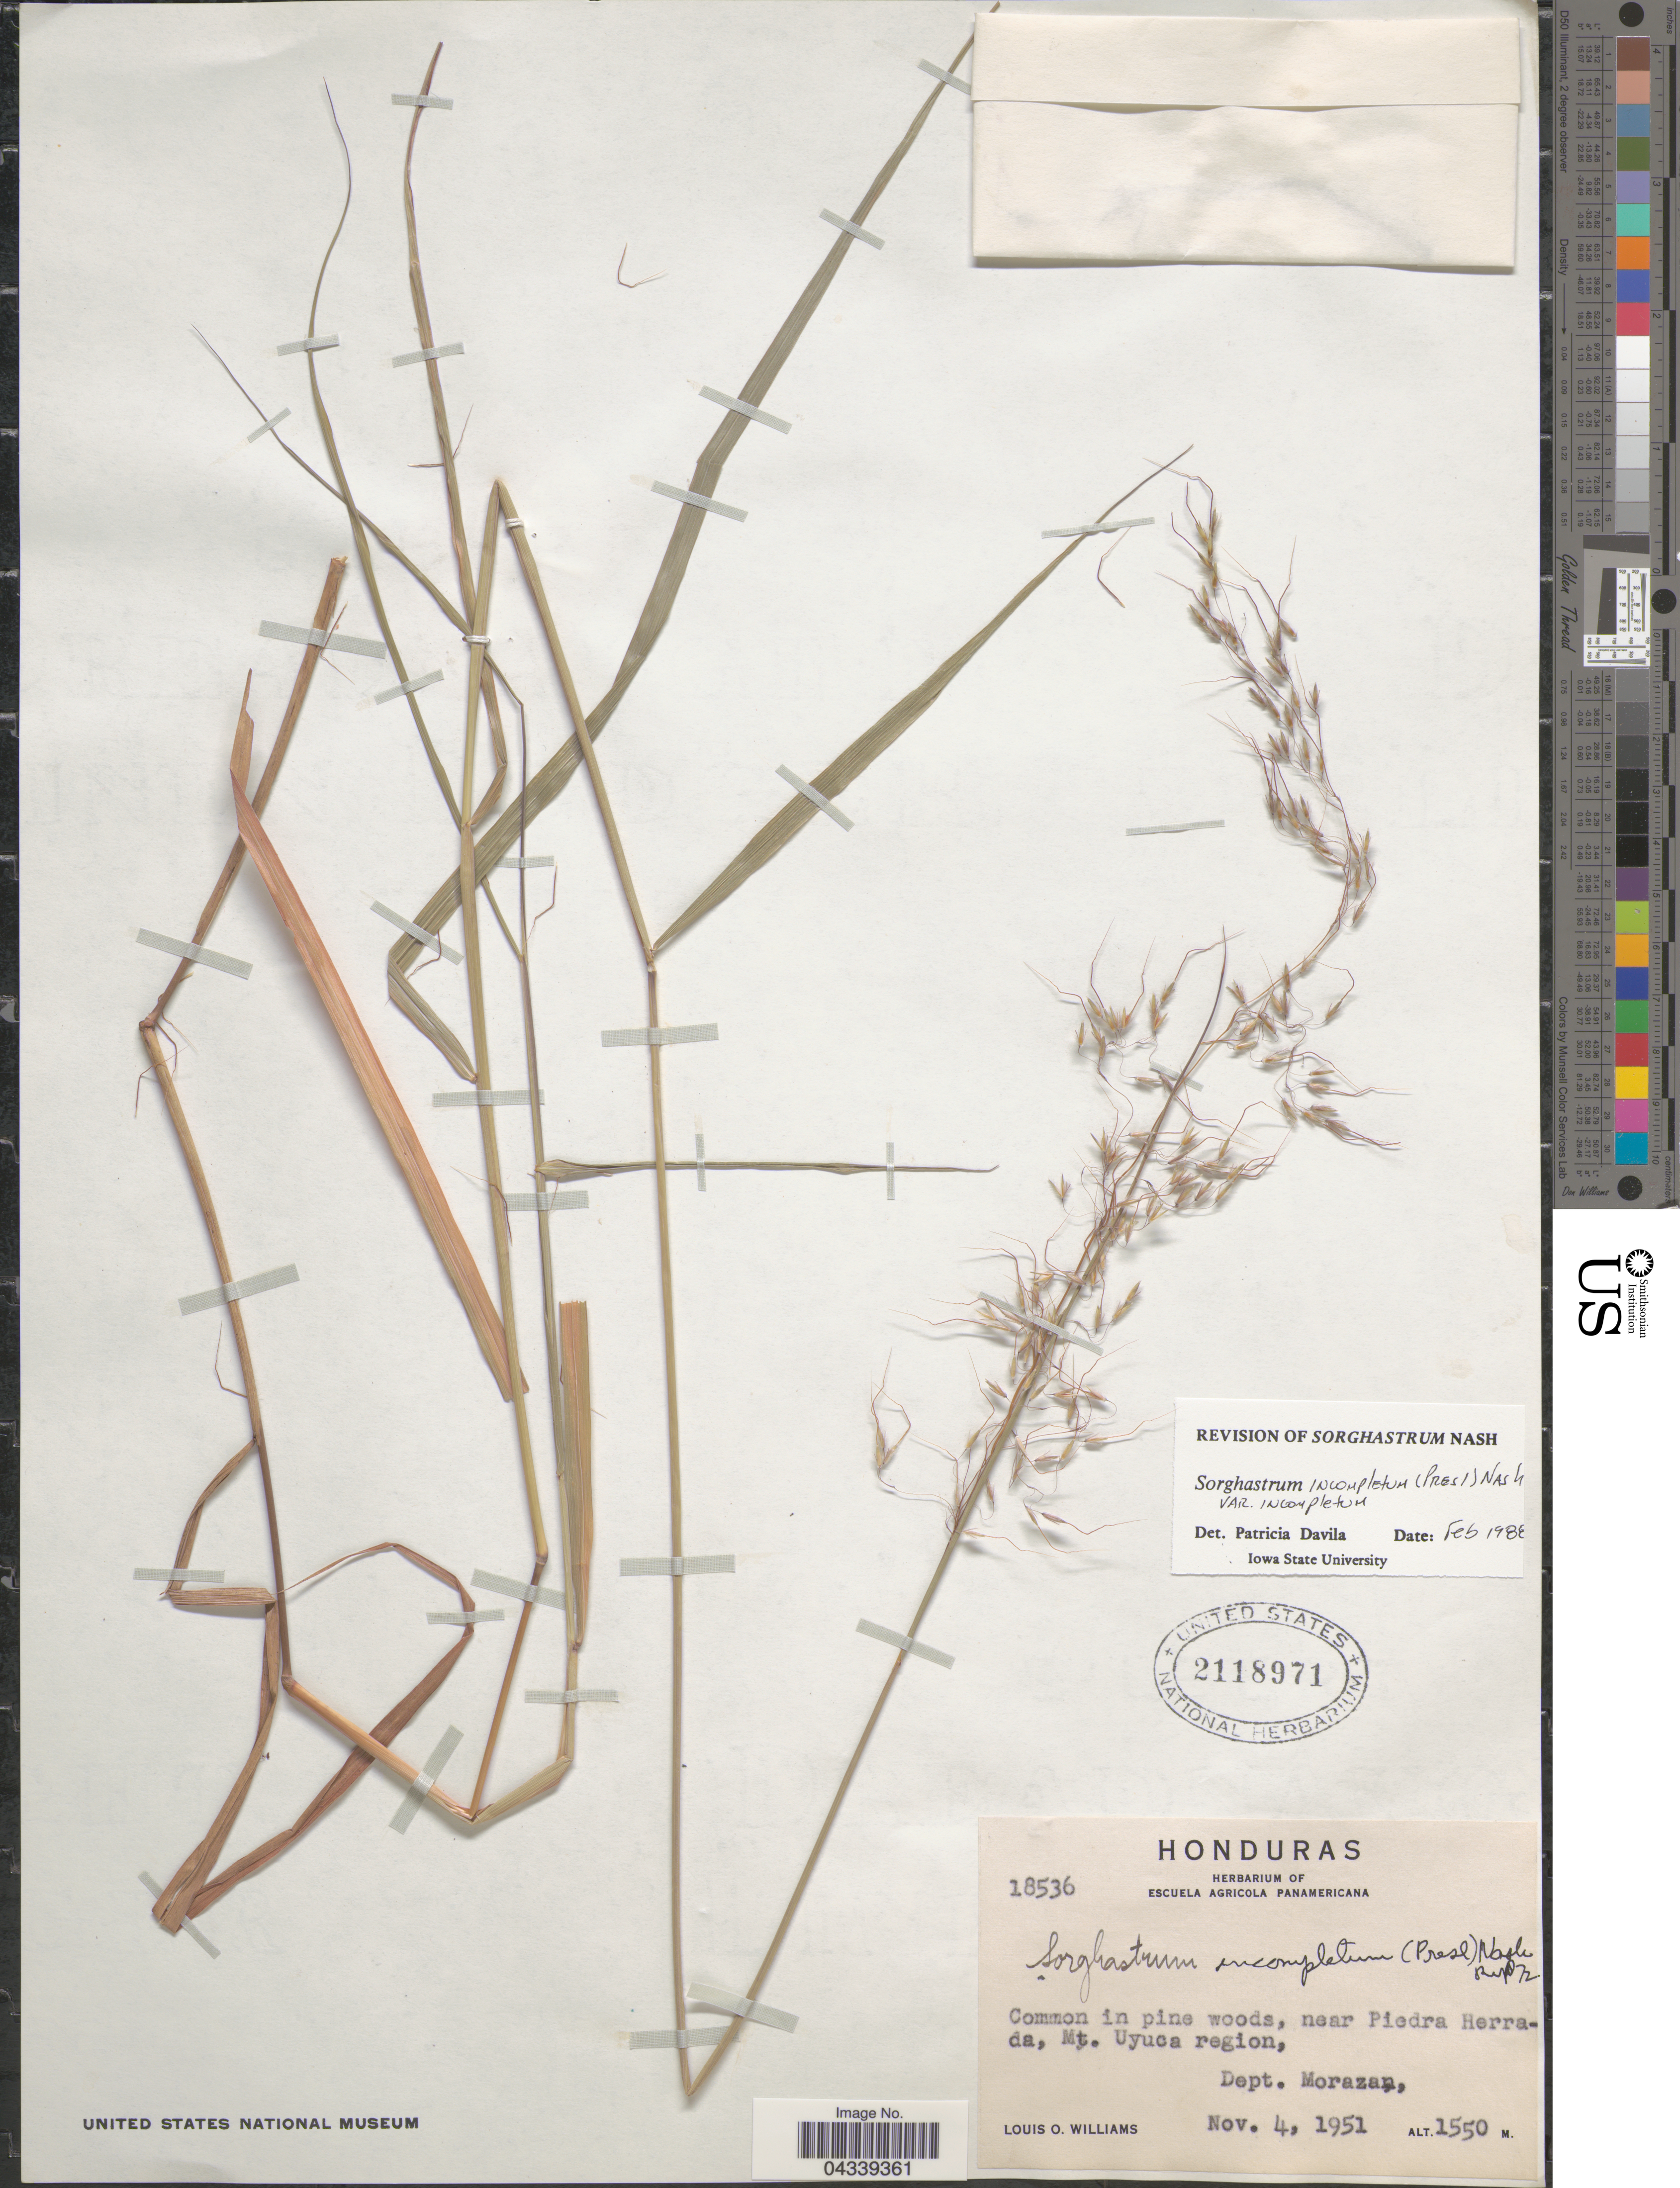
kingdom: Plantae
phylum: Tracheophyta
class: Liliopsida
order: Poales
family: Poaceae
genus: Sorghastrum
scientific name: Sorghastrum incompletum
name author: (J. Presl) Nash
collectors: L. O. Williams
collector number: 18536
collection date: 1951-11-04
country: Honduras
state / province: Fco. Morazán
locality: Near Piedra Herrada, Mt. Uyuca region, Dept. Morazan.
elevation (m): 1550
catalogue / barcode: US 2118971